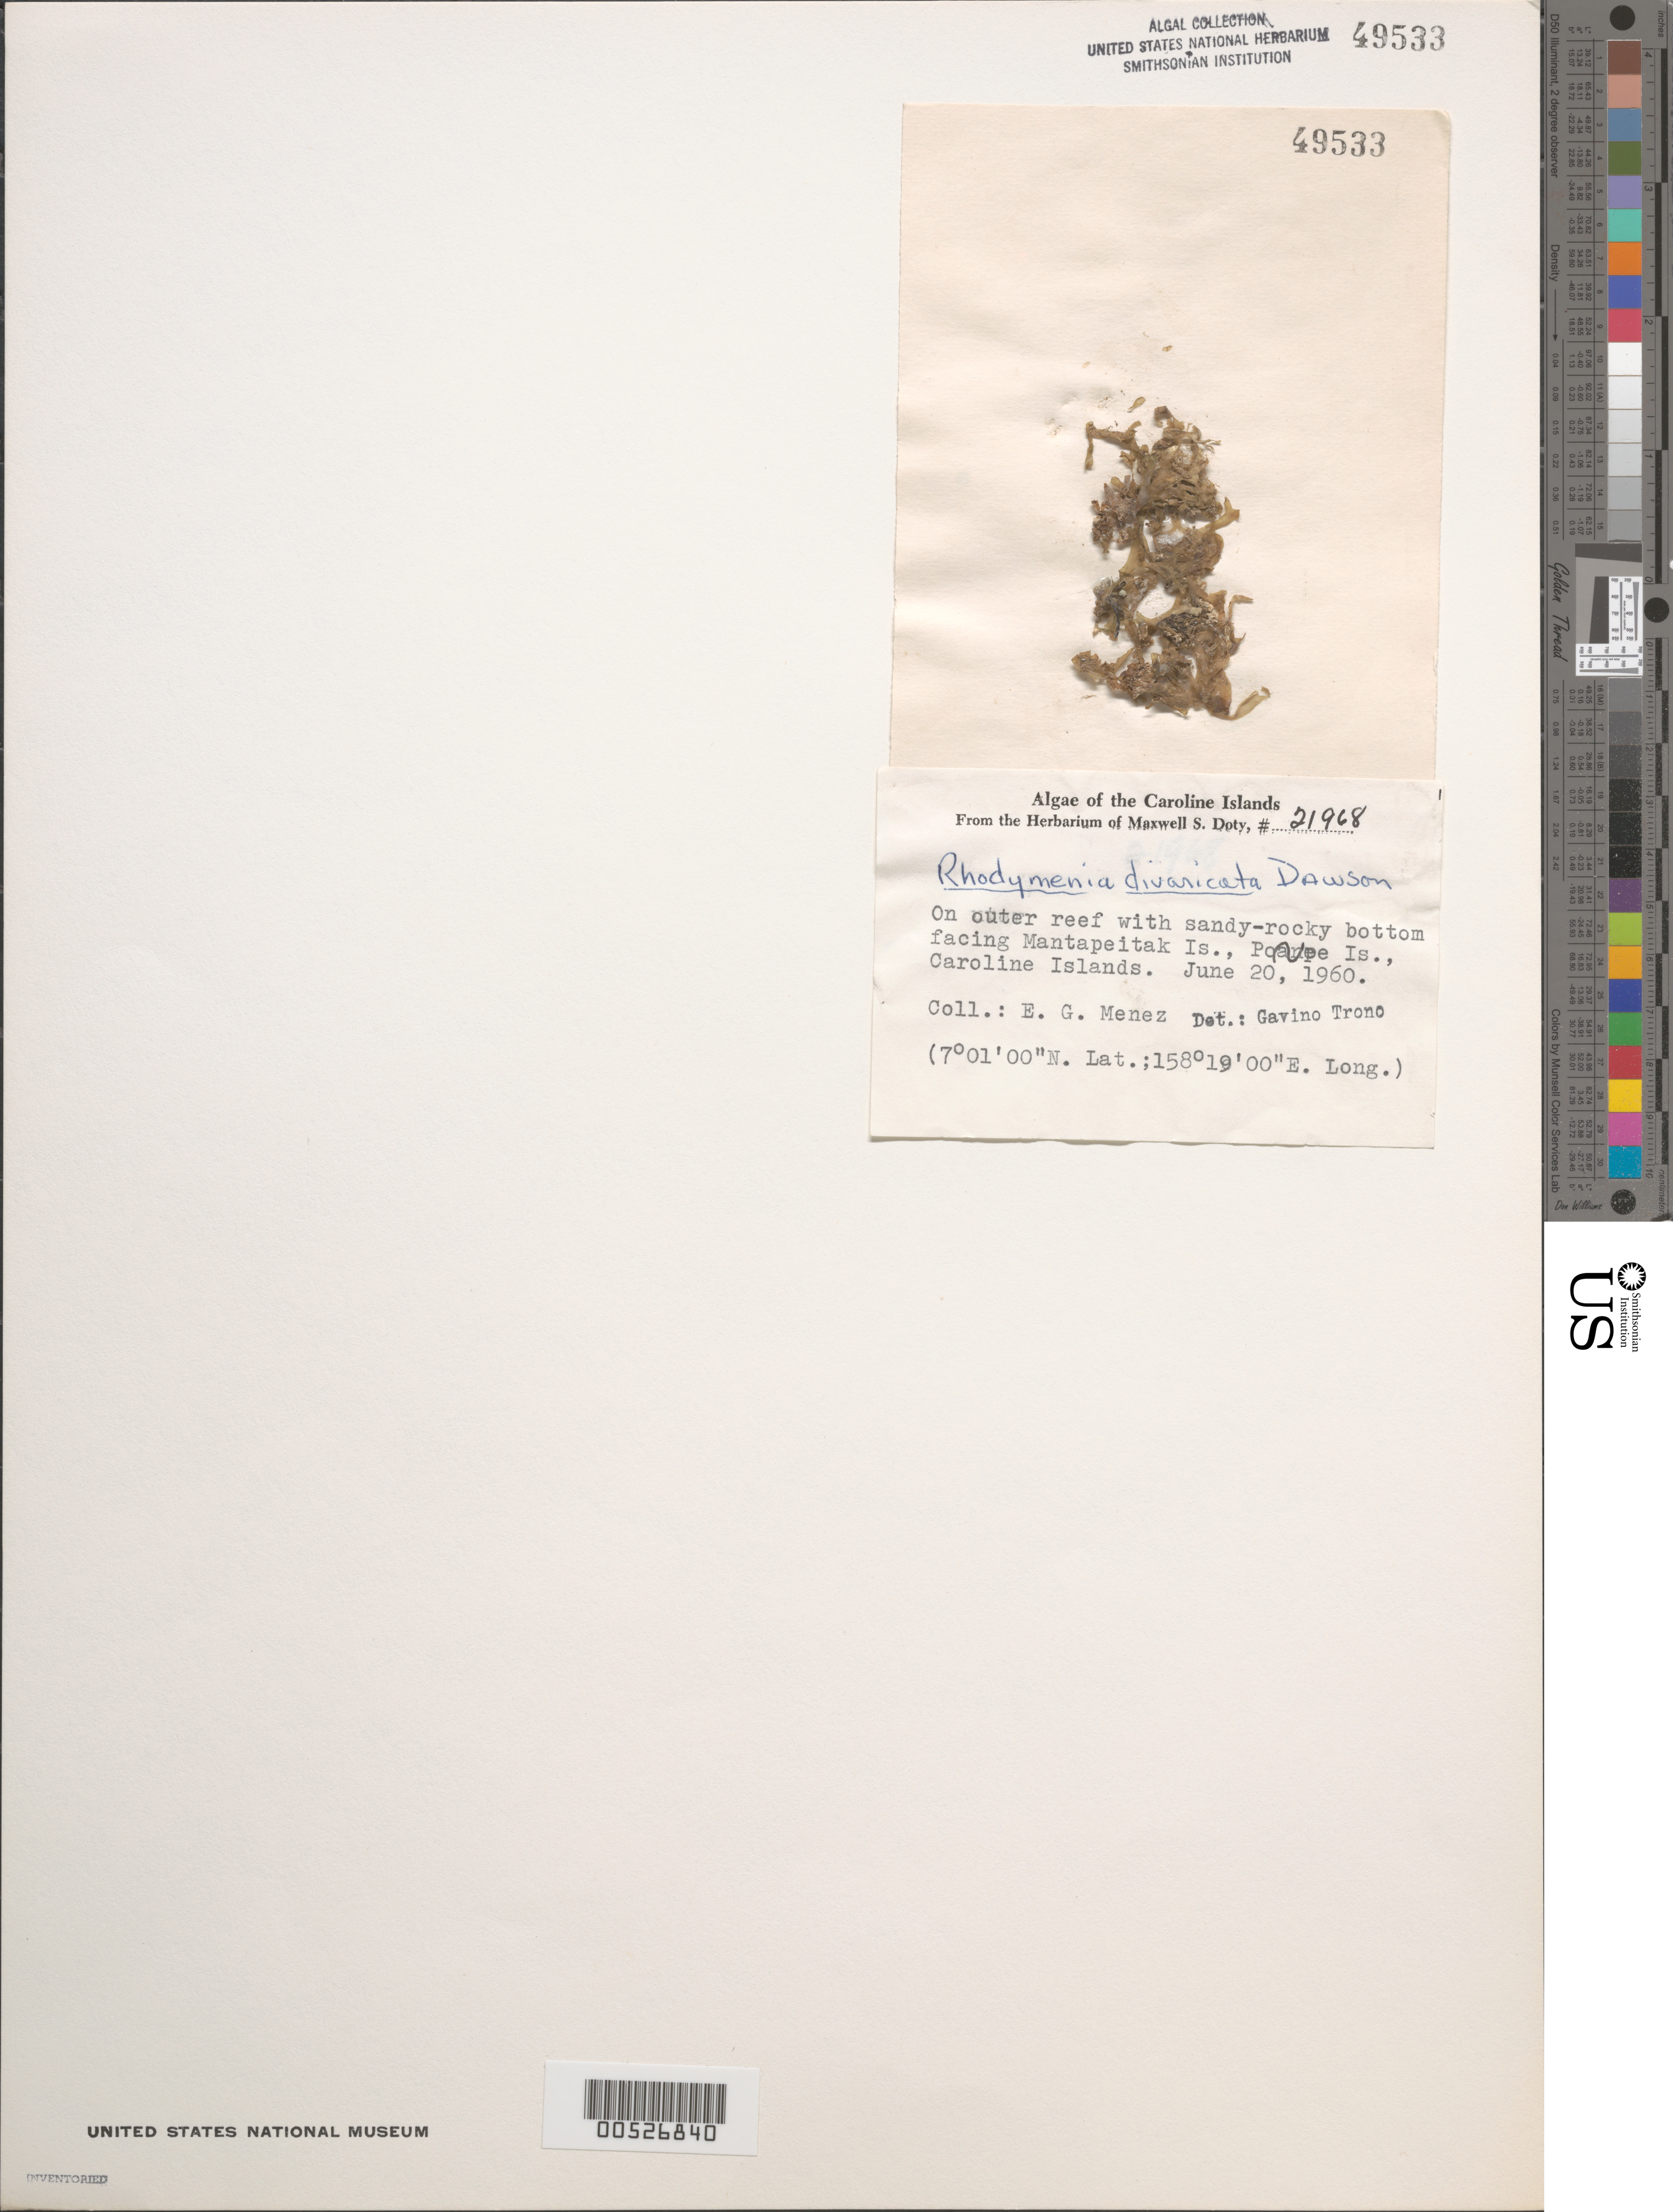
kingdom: Plantae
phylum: Rhodophyta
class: Florideophyceae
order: Rhodymeniales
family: Rhodymeniaceae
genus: Rhodymenia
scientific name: Rhodymenia divaricata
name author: E.Y. Dawson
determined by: Trono, Gavino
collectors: Meñez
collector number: MSD 21968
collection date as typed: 20 Jun 1960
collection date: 1960-06-20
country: Micronesia, Federated States of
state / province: Pohnpei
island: Mantapeitak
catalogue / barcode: US 49533